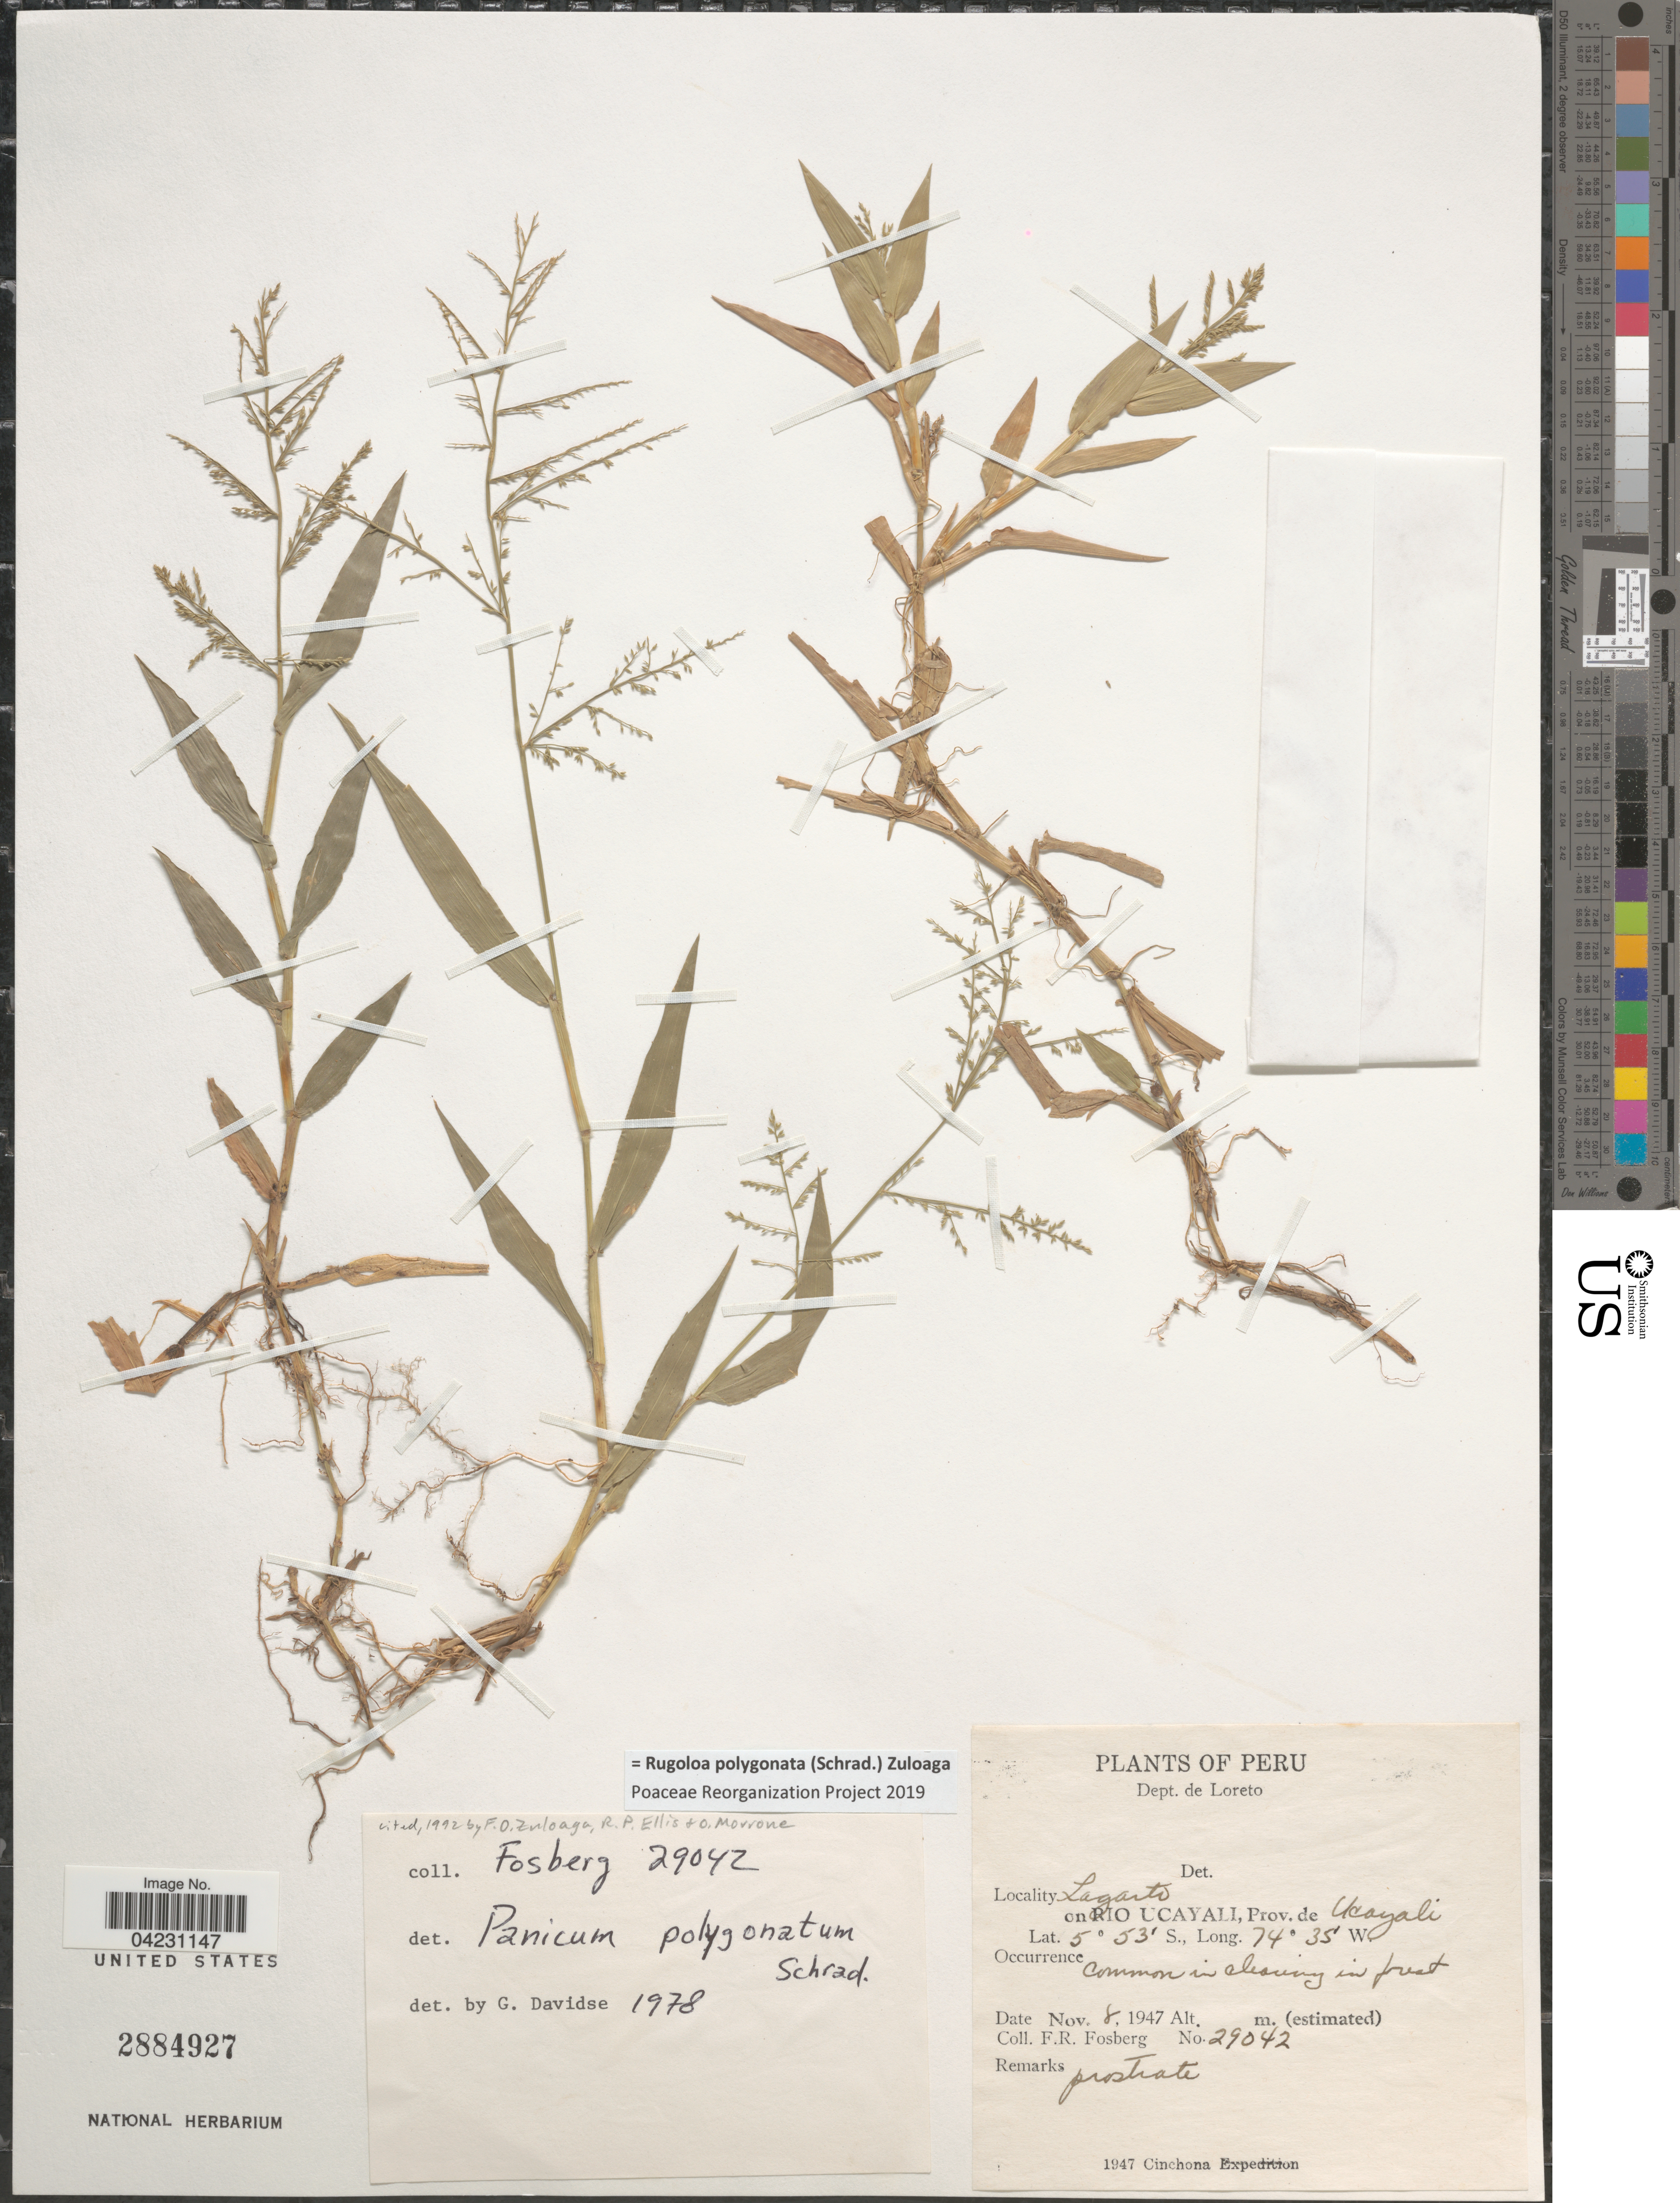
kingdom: Plantae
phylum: Tracheophyta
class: Liliopsida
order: Poales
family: Poaceae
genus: Rugoloa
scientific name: Rugoloa polygonata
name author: (Schrad.) Zuloaga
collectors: F. R. Fosberg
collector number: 29042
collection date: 1947-11-08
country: Peru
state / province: Ucayali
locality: Dept. de Loreto. Lagarto on Rio Ucayali, Prov. de Ucayali. Common in clearing in forest. 1947 Cinchona Expedition.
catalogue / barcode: US 2884927